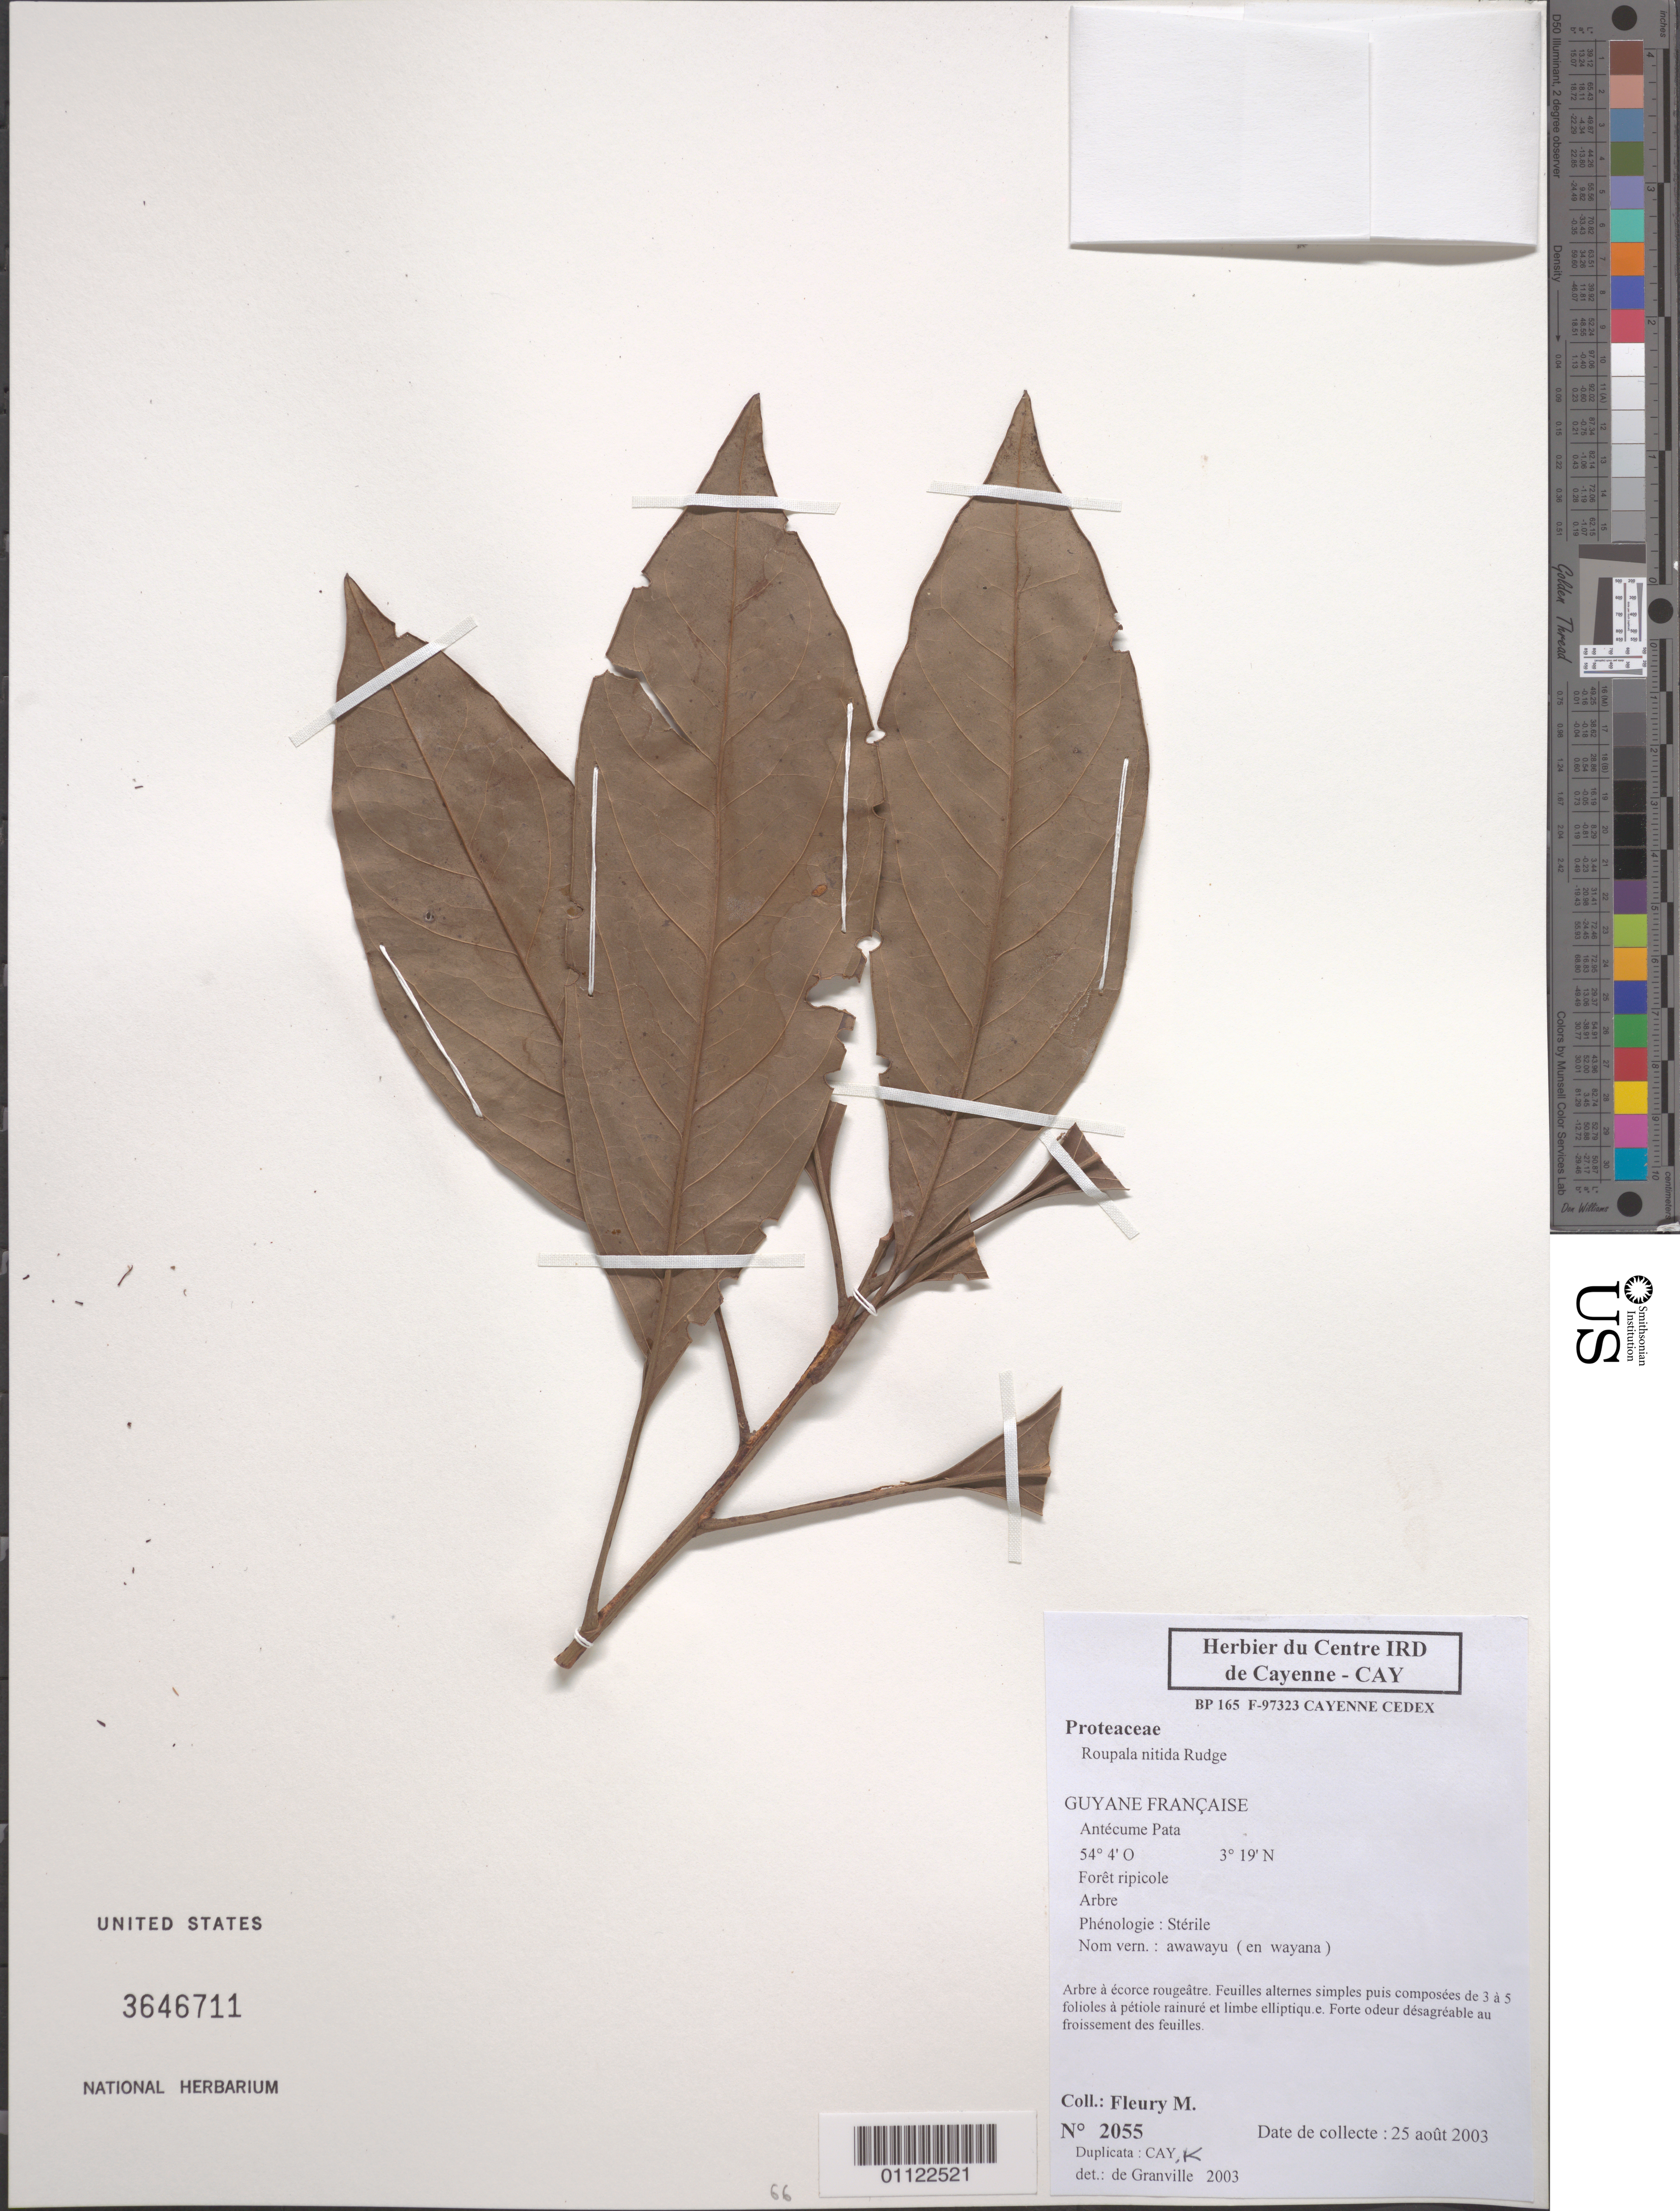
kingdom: Plantae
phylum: Tracheophyta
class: Magnoliopsida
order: Proteales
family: Proteaceae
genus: Roupala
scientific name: Roupala nitida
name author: Rudge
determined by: Granville, J. J. de, (CAY), Institut de Recherche pour le Developpement (IRD) (FRENCH GUIANA)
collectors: M. Fleury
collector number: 2055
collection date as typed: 25-Aug-03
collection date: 2003-08-25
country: French Guiana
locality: Antécume Pata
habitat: Foret ripicole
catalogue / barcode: US 3646711